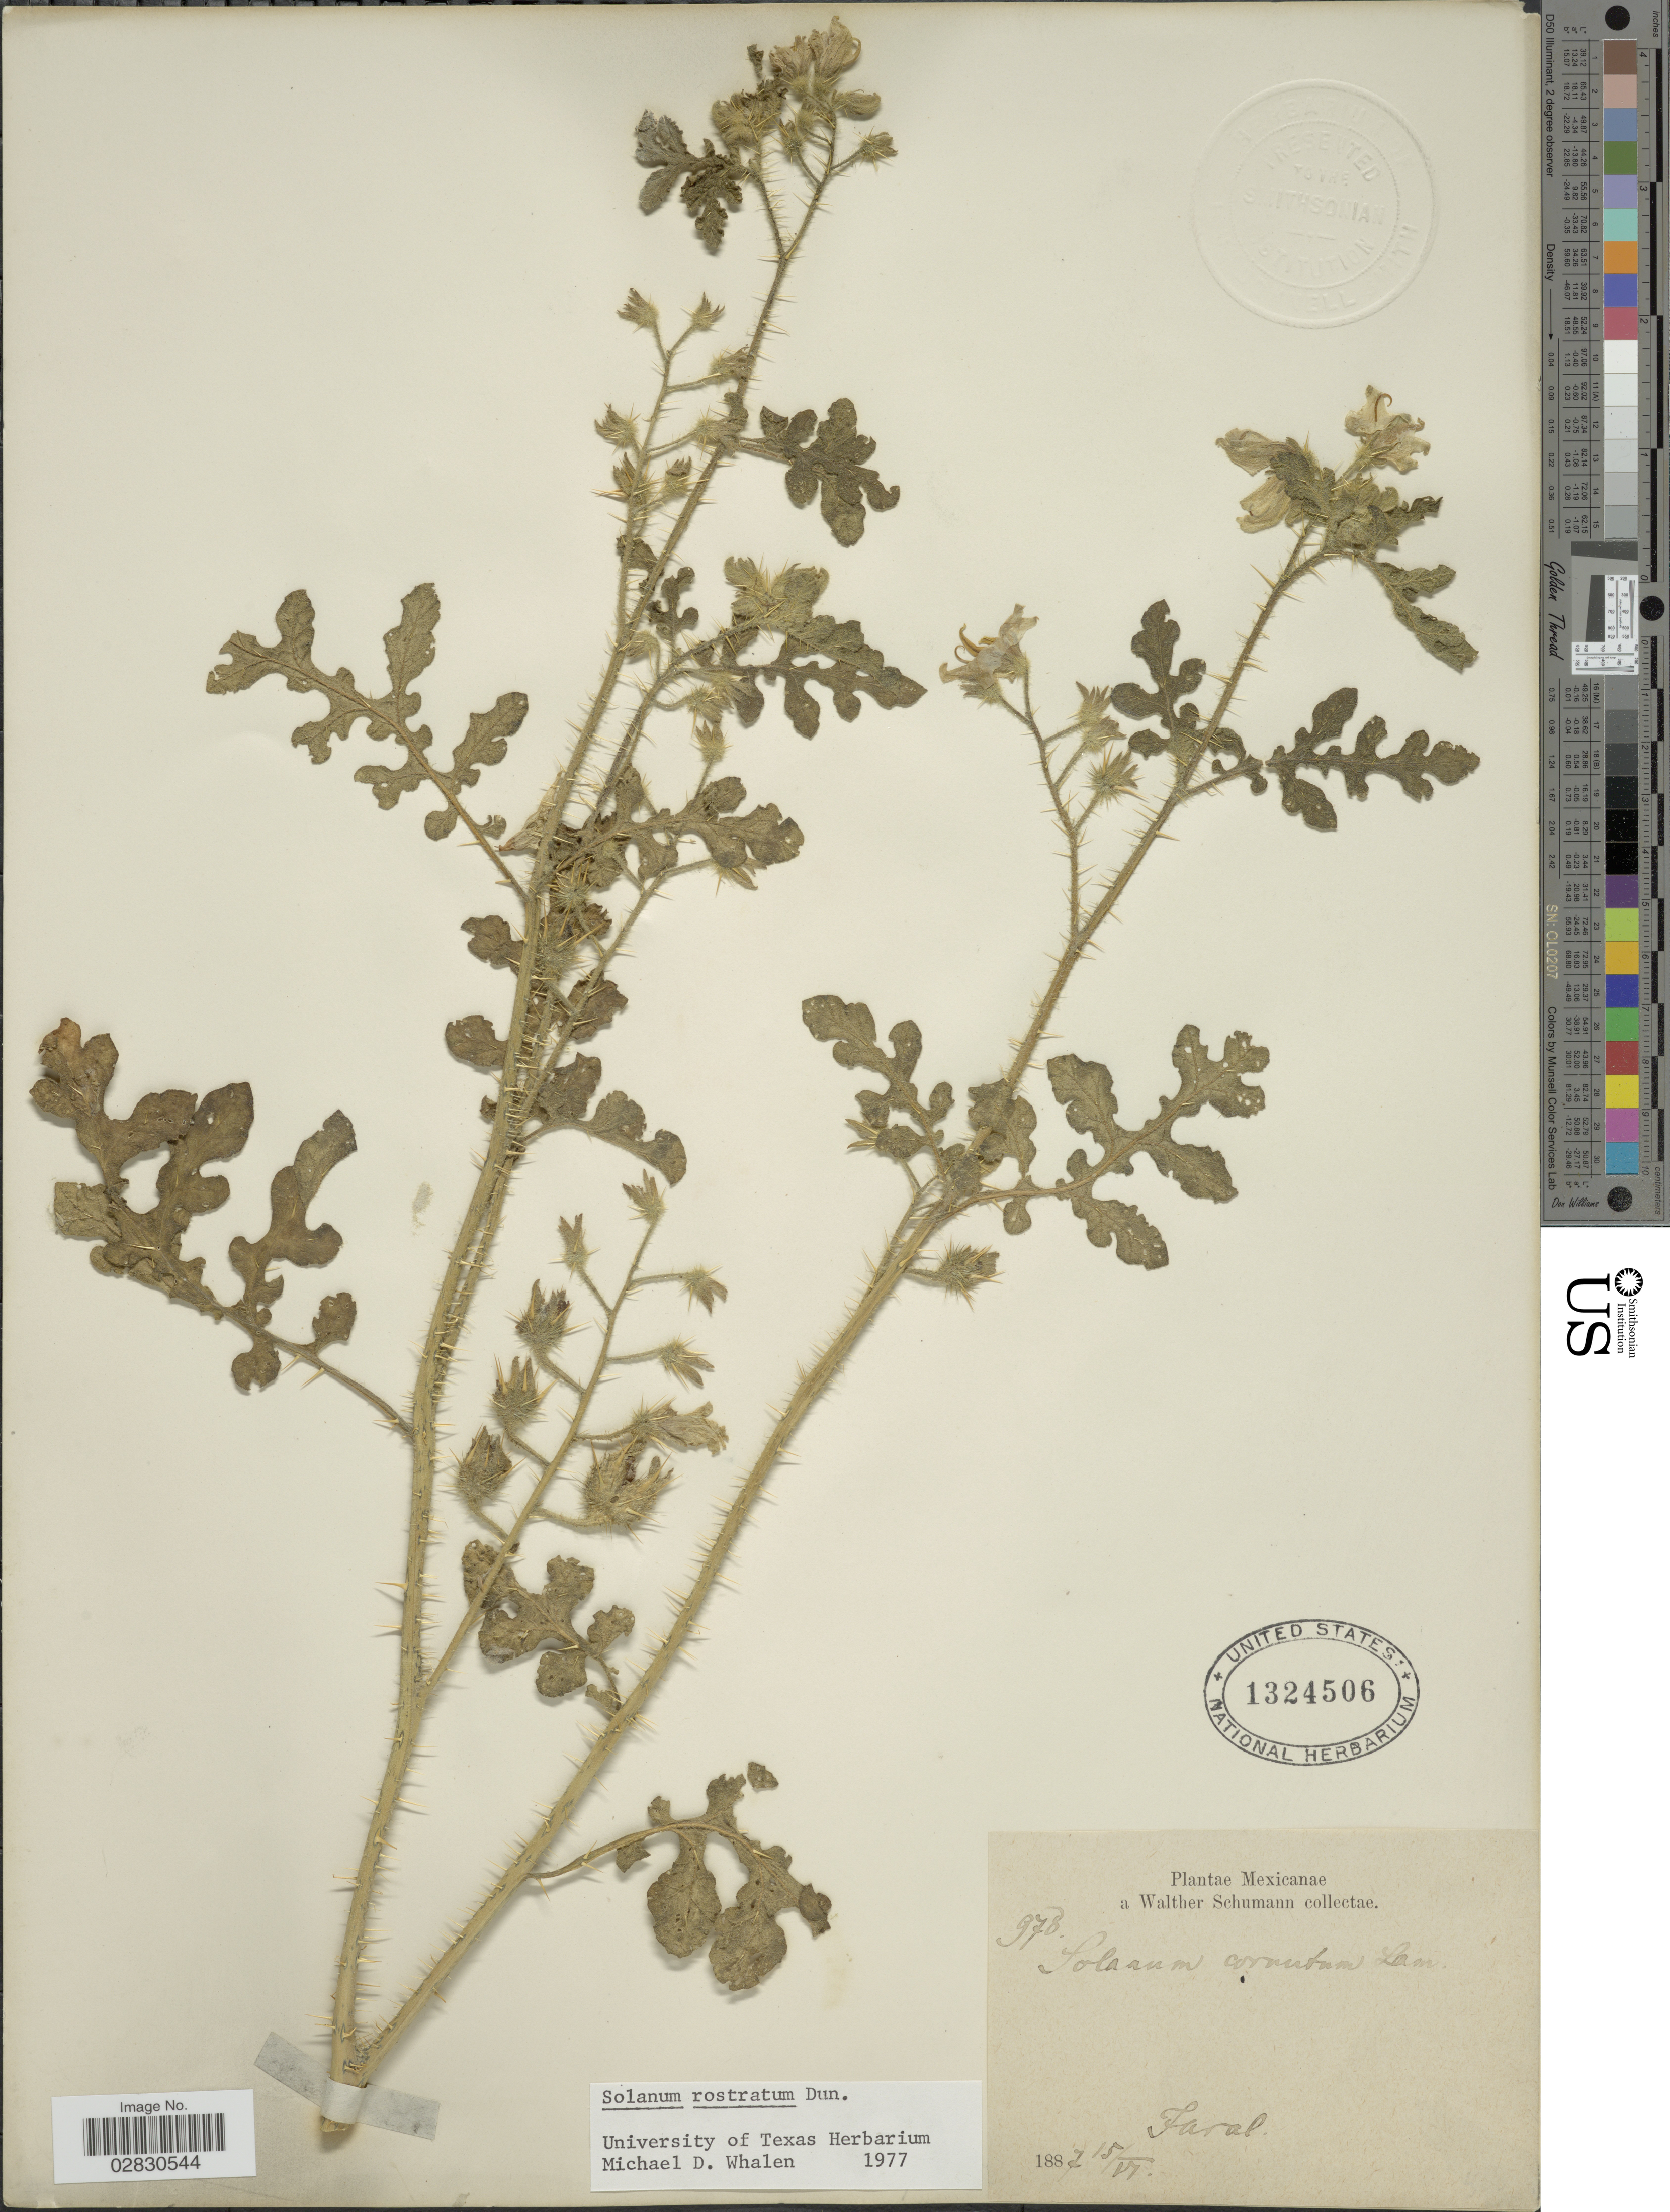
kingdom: Plantae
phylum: Tracheophyta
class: Magnoliopsida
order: Solanales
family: Solanaceae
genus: Solanum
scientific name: Solanum rostratum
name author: Dunal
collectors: W. Schumann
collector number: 978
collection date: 1887-06-15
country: Mexico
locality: Faral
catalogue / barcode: US 1324506